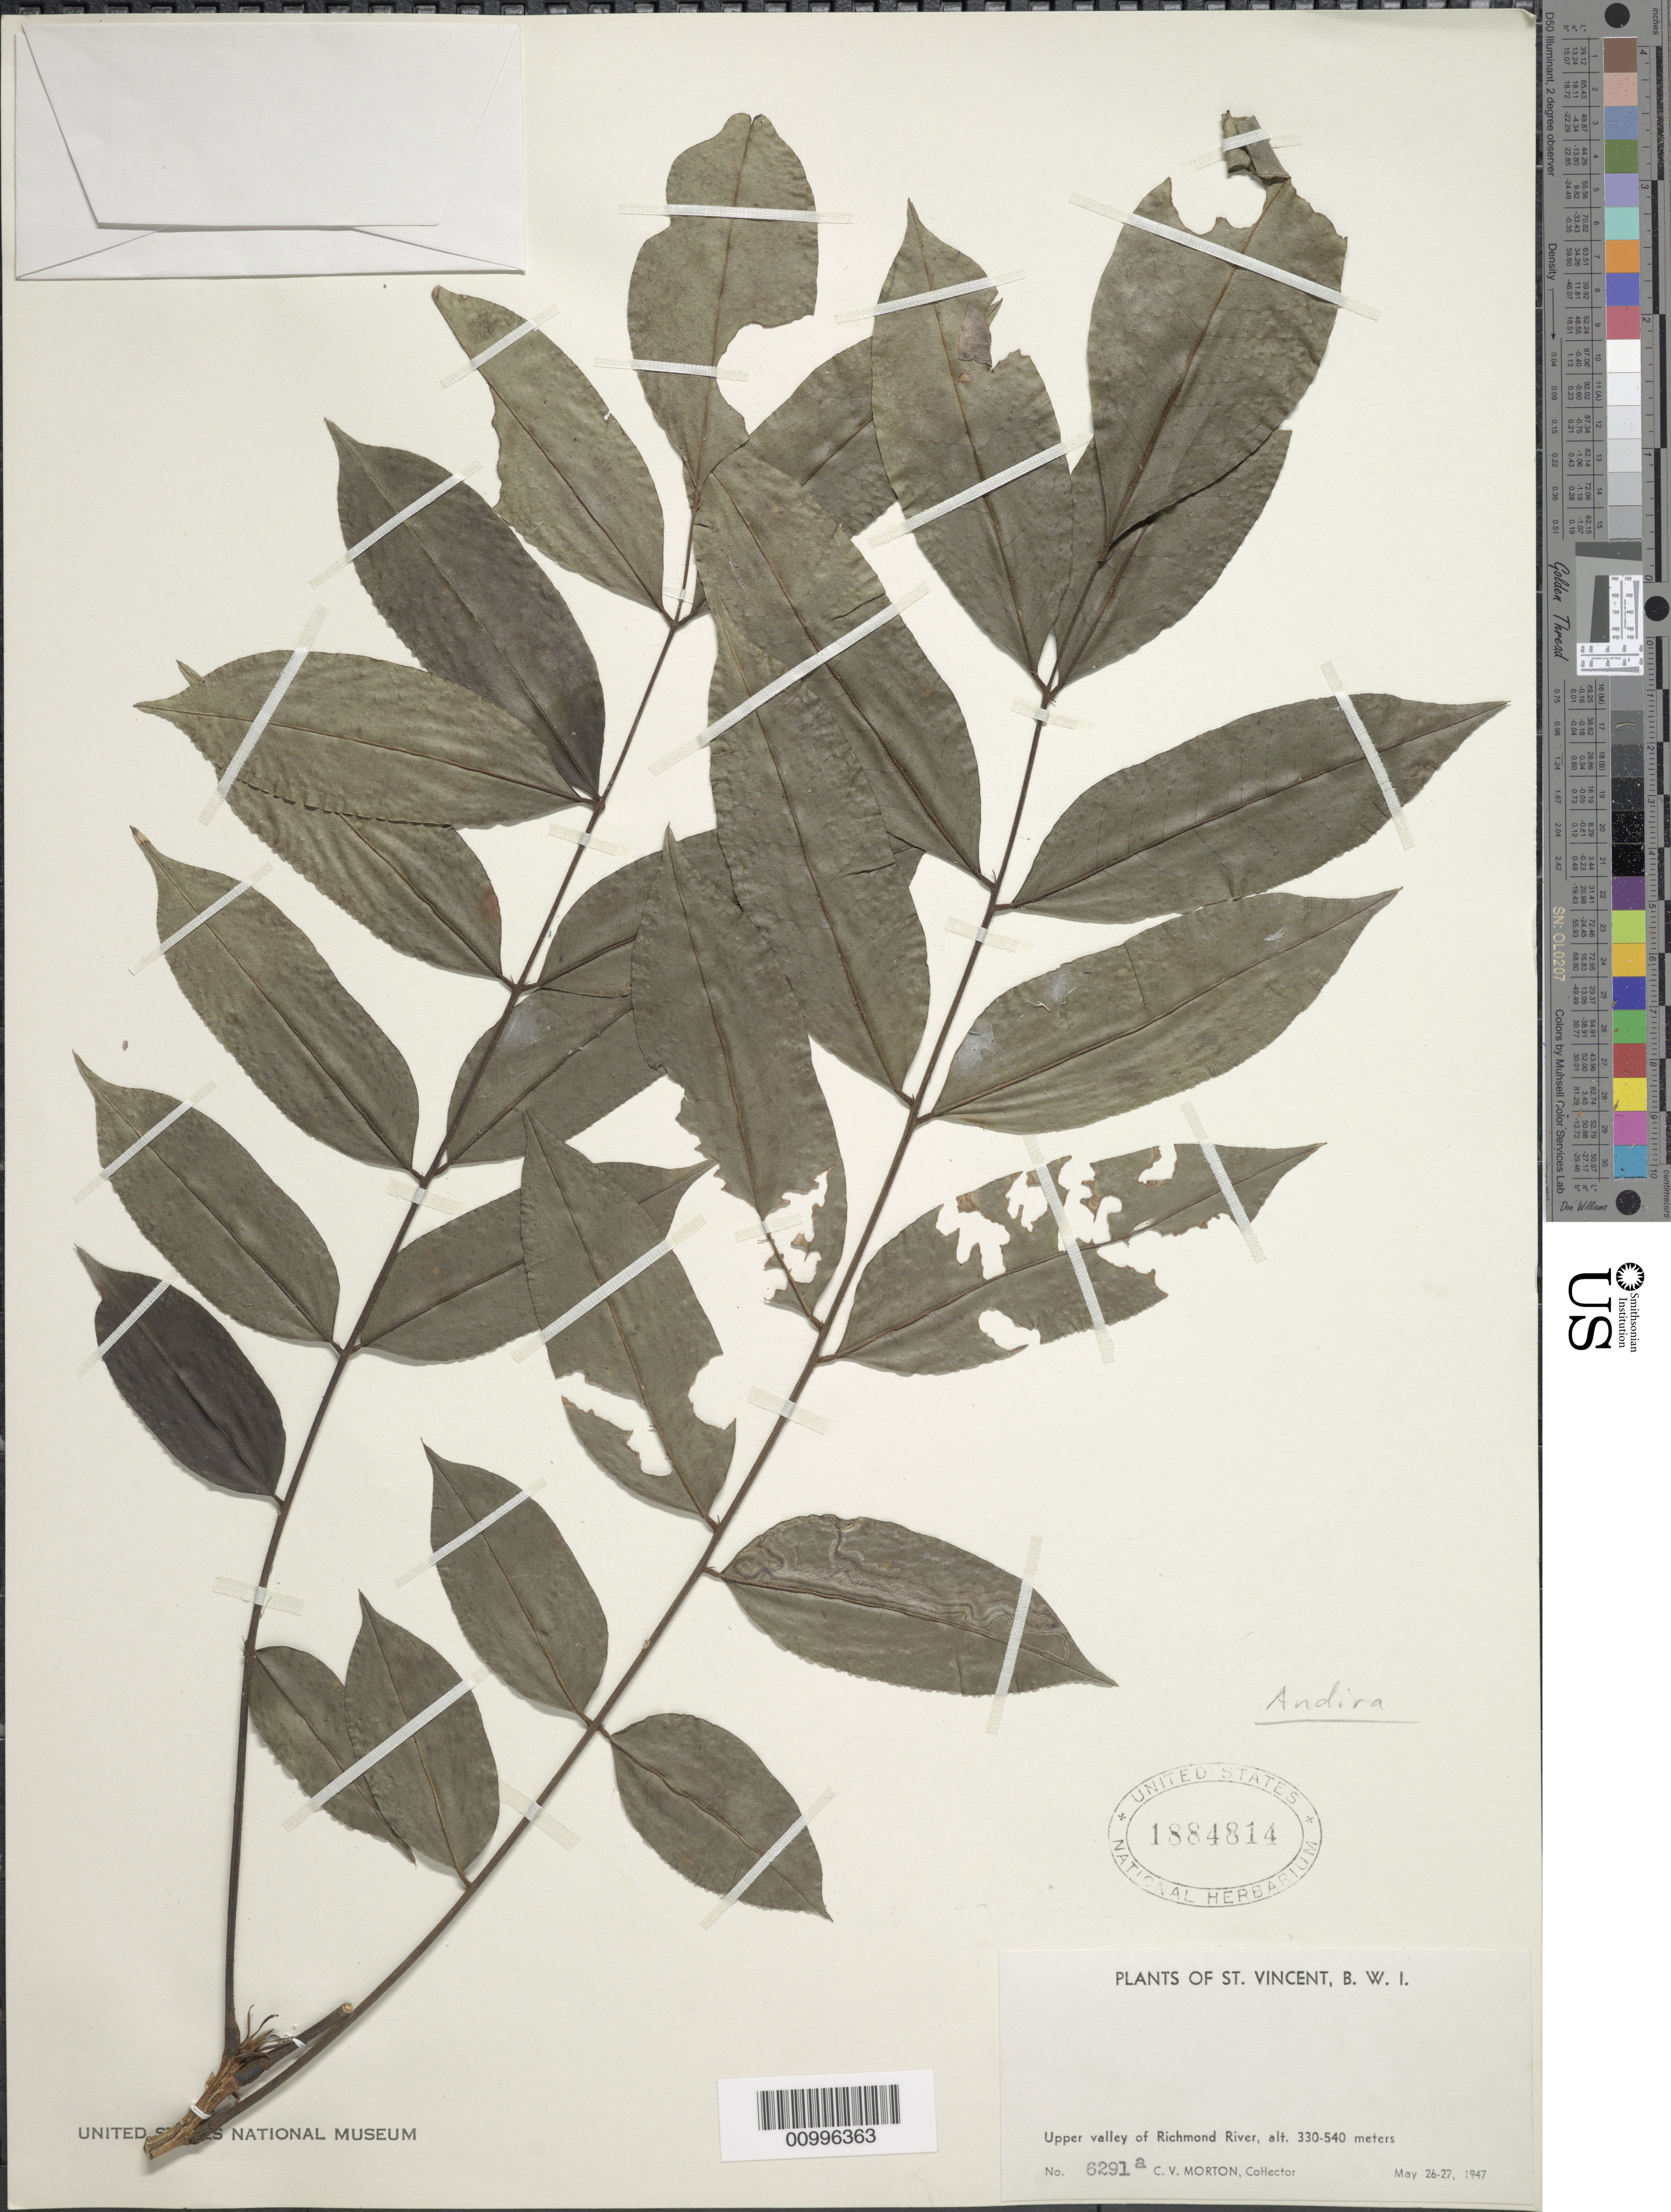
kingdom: Plantae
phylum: Tracheophyta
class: Magnoliopsida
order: Fabales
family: Fabaceae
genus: Andira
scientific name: Andira sapindoides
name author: (DC.) Benth.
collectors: C. V. Morton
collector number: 6291a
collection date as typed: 26 May 1947 to 27 May 1947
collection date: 1947-05-26/1947-05-27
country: St. Vincent - Grenadines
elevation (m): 330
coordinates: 0 N, 0 E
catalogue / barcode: US 1884814